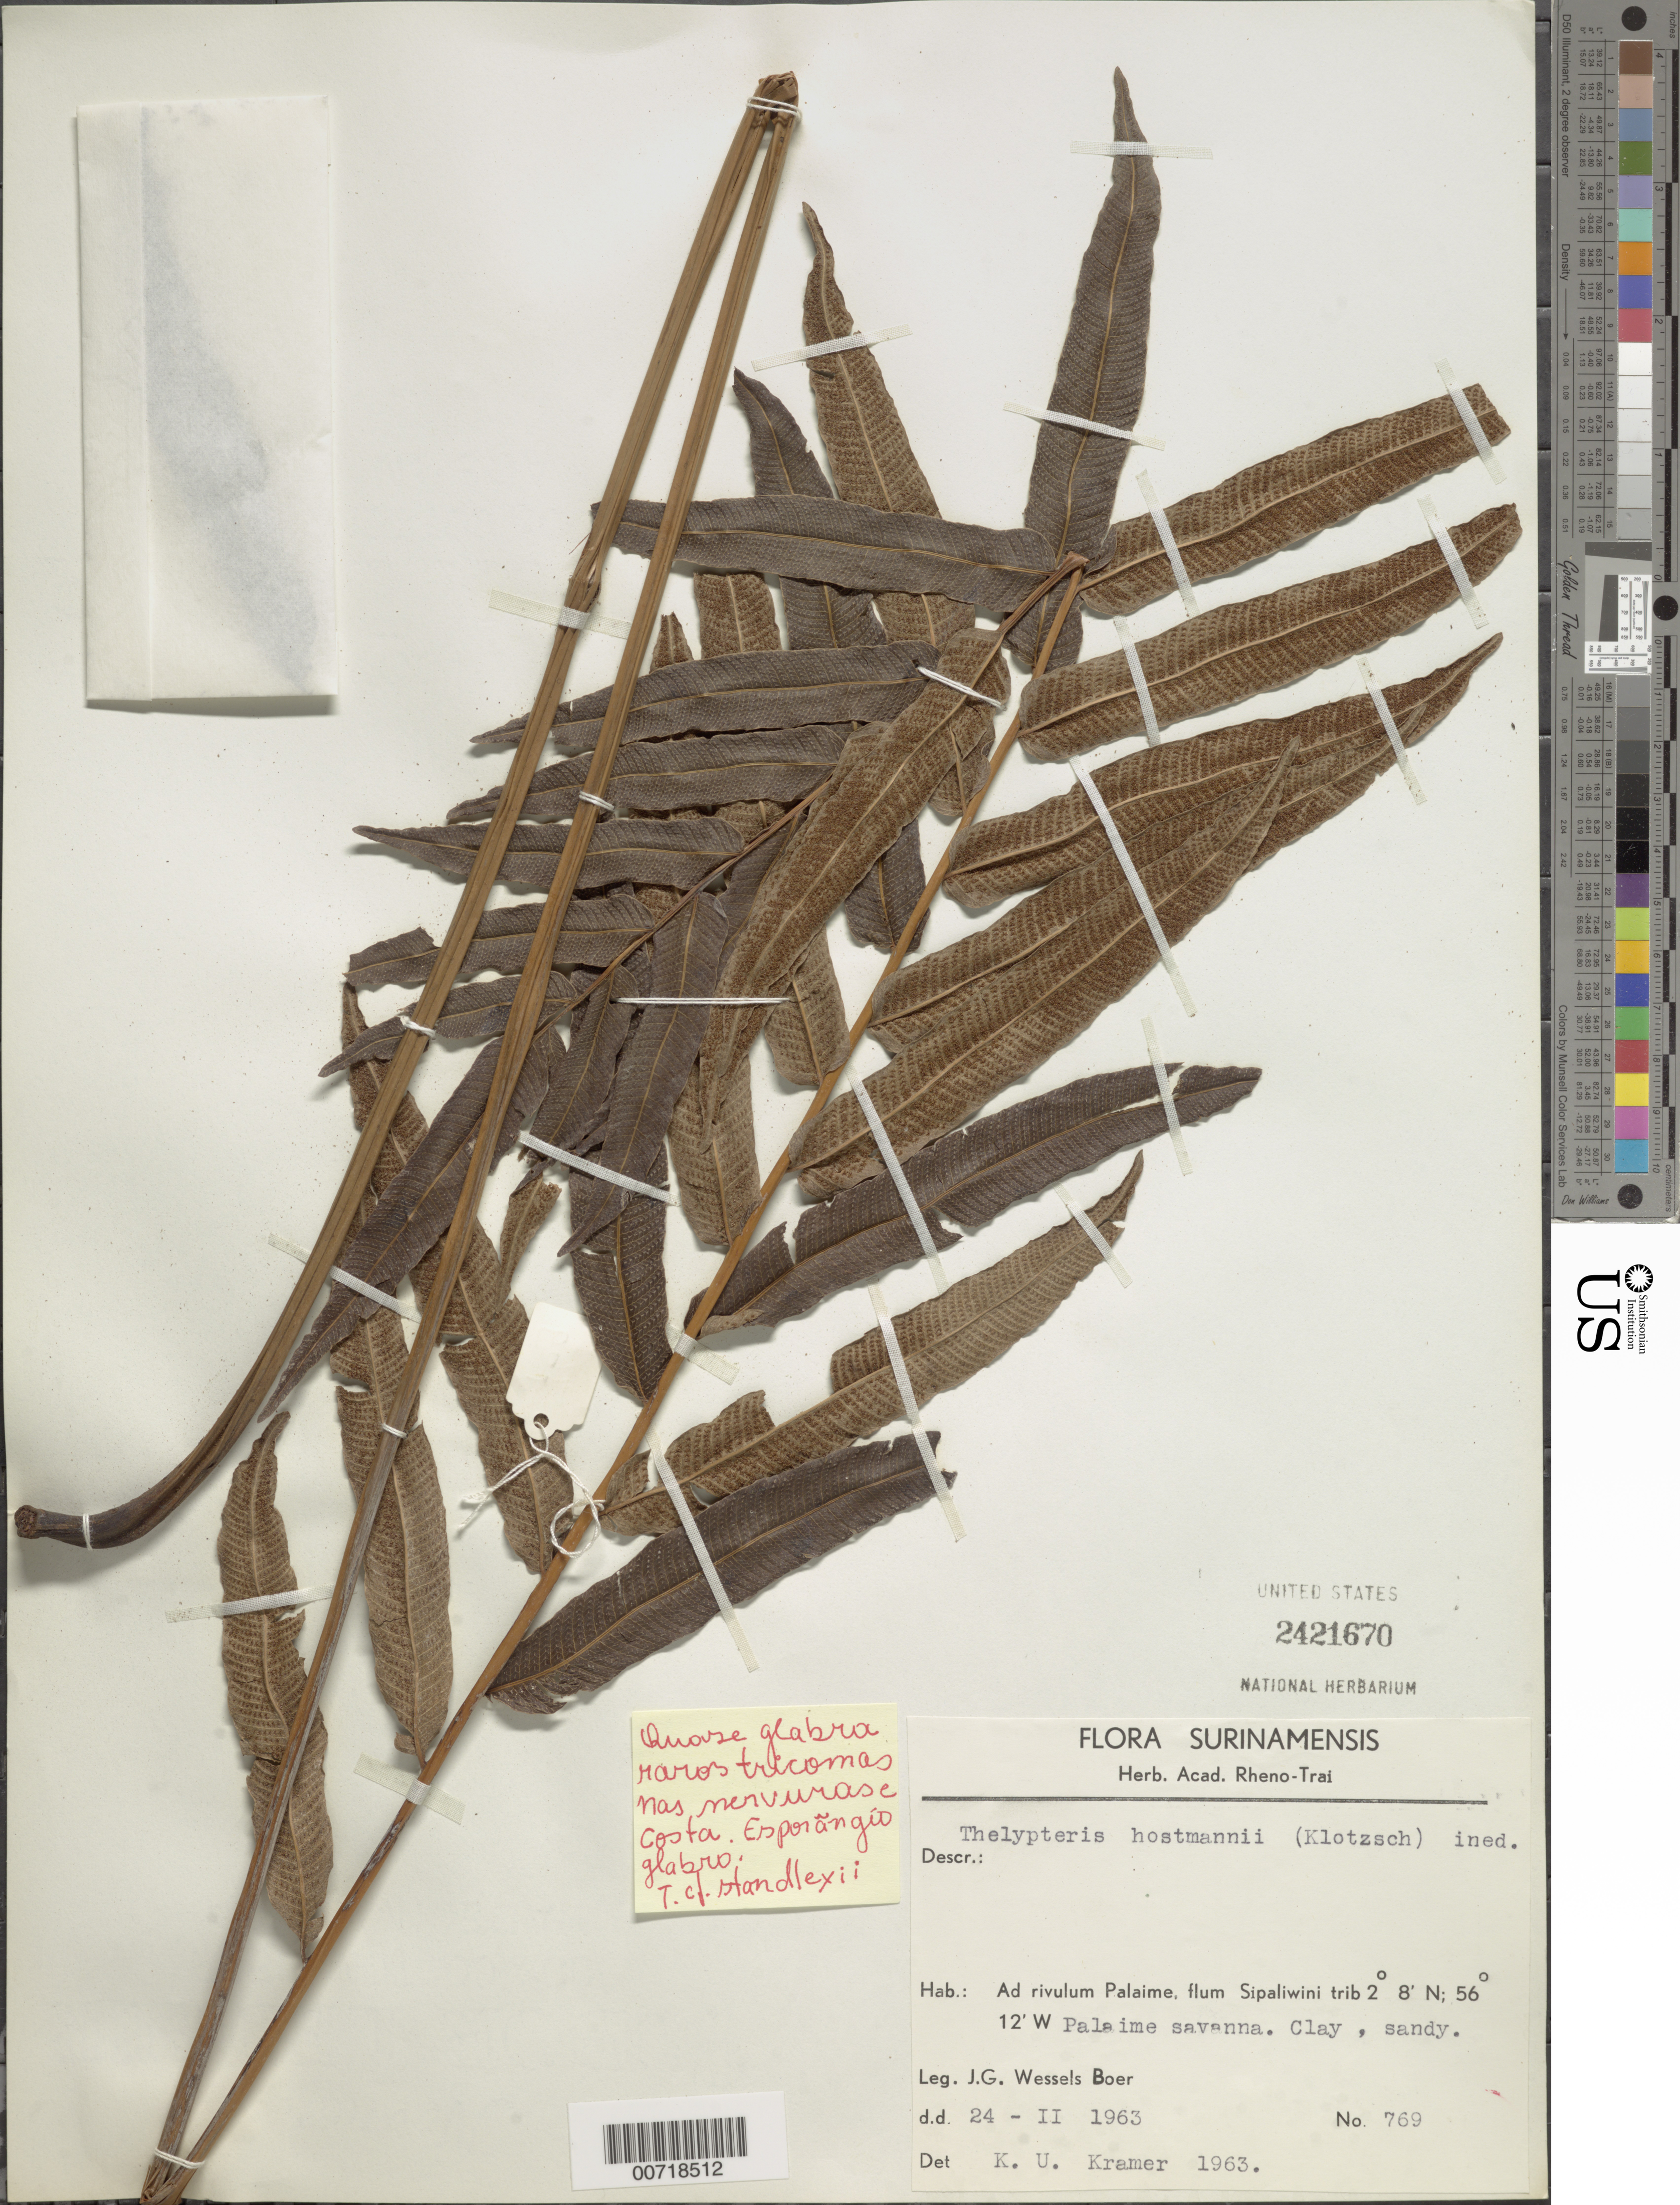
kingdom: Plantae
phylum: Tracheophyta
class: Polypodiopsida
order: Polypodiales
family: Thelypteridaceae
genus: Meniscium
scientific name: Meniscium hostmannii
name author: (Klotzsch) R.S. Fernandes & Salino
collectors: J. G. Wessels Boer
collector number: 769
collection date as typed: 24-Feb-63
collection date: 1963-02-24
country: Suriname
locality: Ad rivulum Palaime, flum Sipaliwini trib.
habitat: Clay, sandy. Palaime savanna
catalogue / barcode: US 2421670